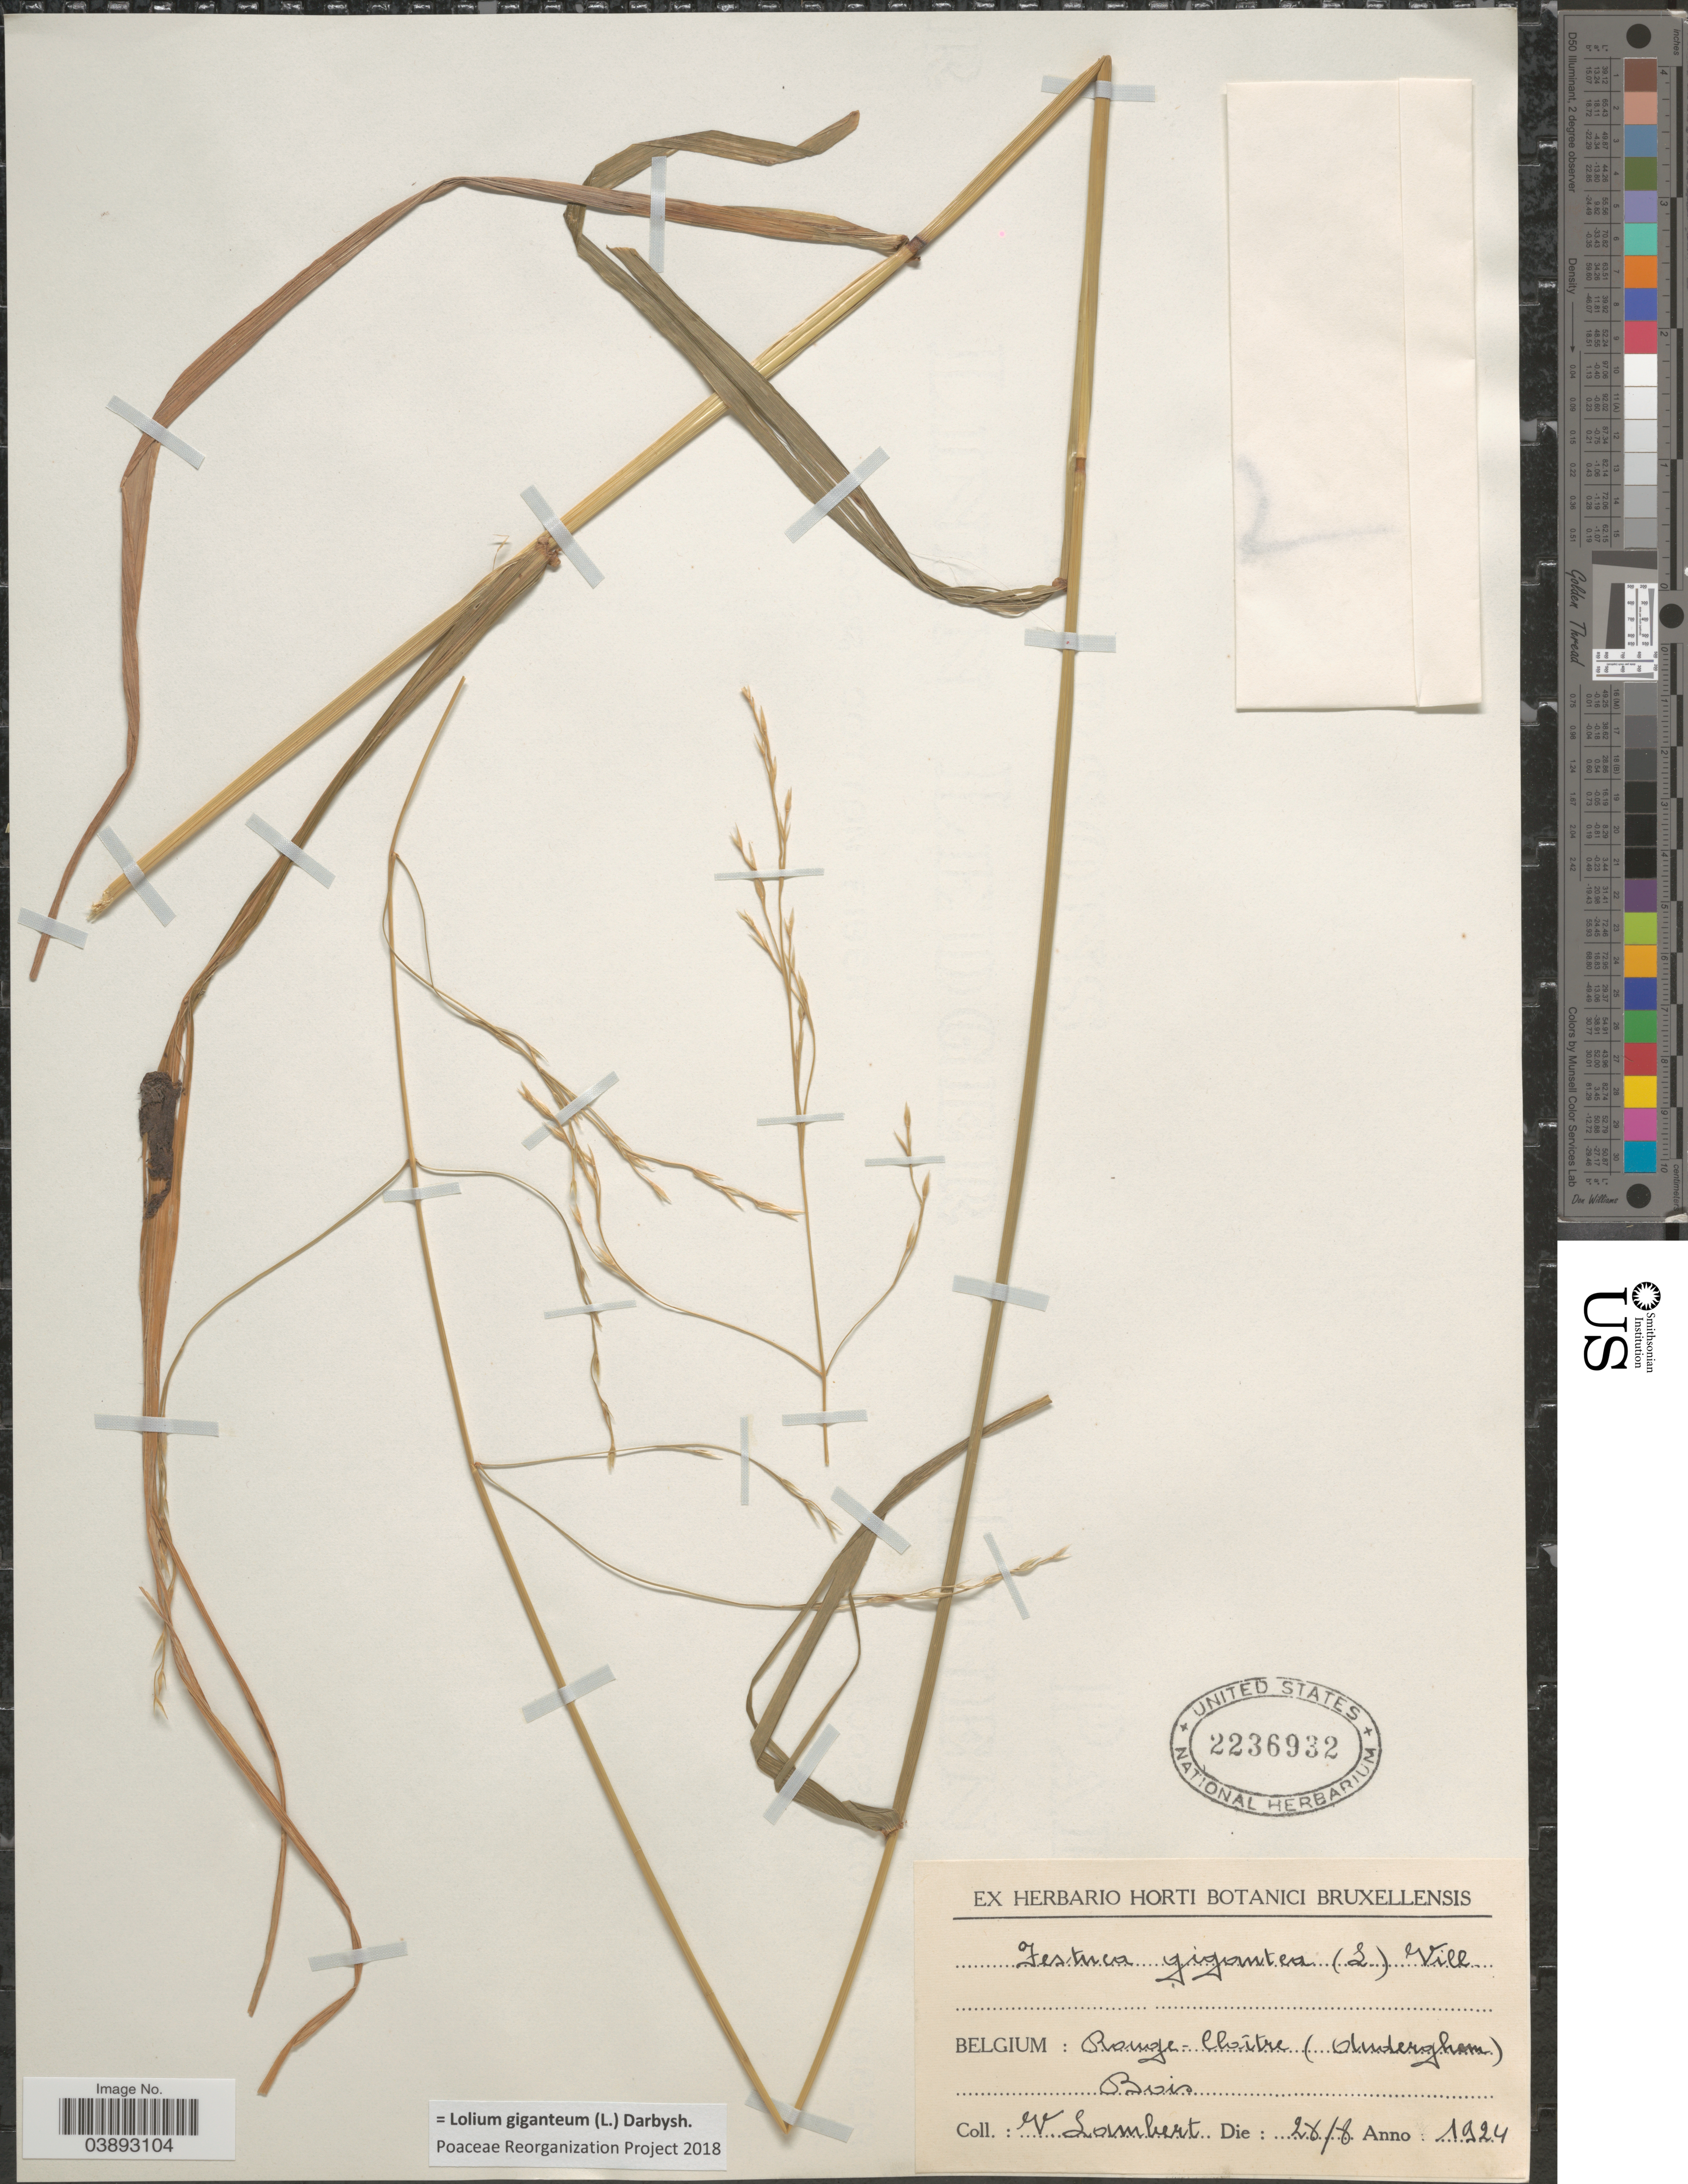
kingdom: Plantae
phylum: Tracheophyta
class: Liliopsida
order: Poales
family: Poaceae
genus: Lolium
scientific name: Lolium giganteum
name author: (L.) Darbysh.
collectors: V. Lambert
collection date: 1924-08-28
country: Belgium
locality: Rouge-Cloître (Ouderghem) Bois.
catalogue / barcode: US 2236932